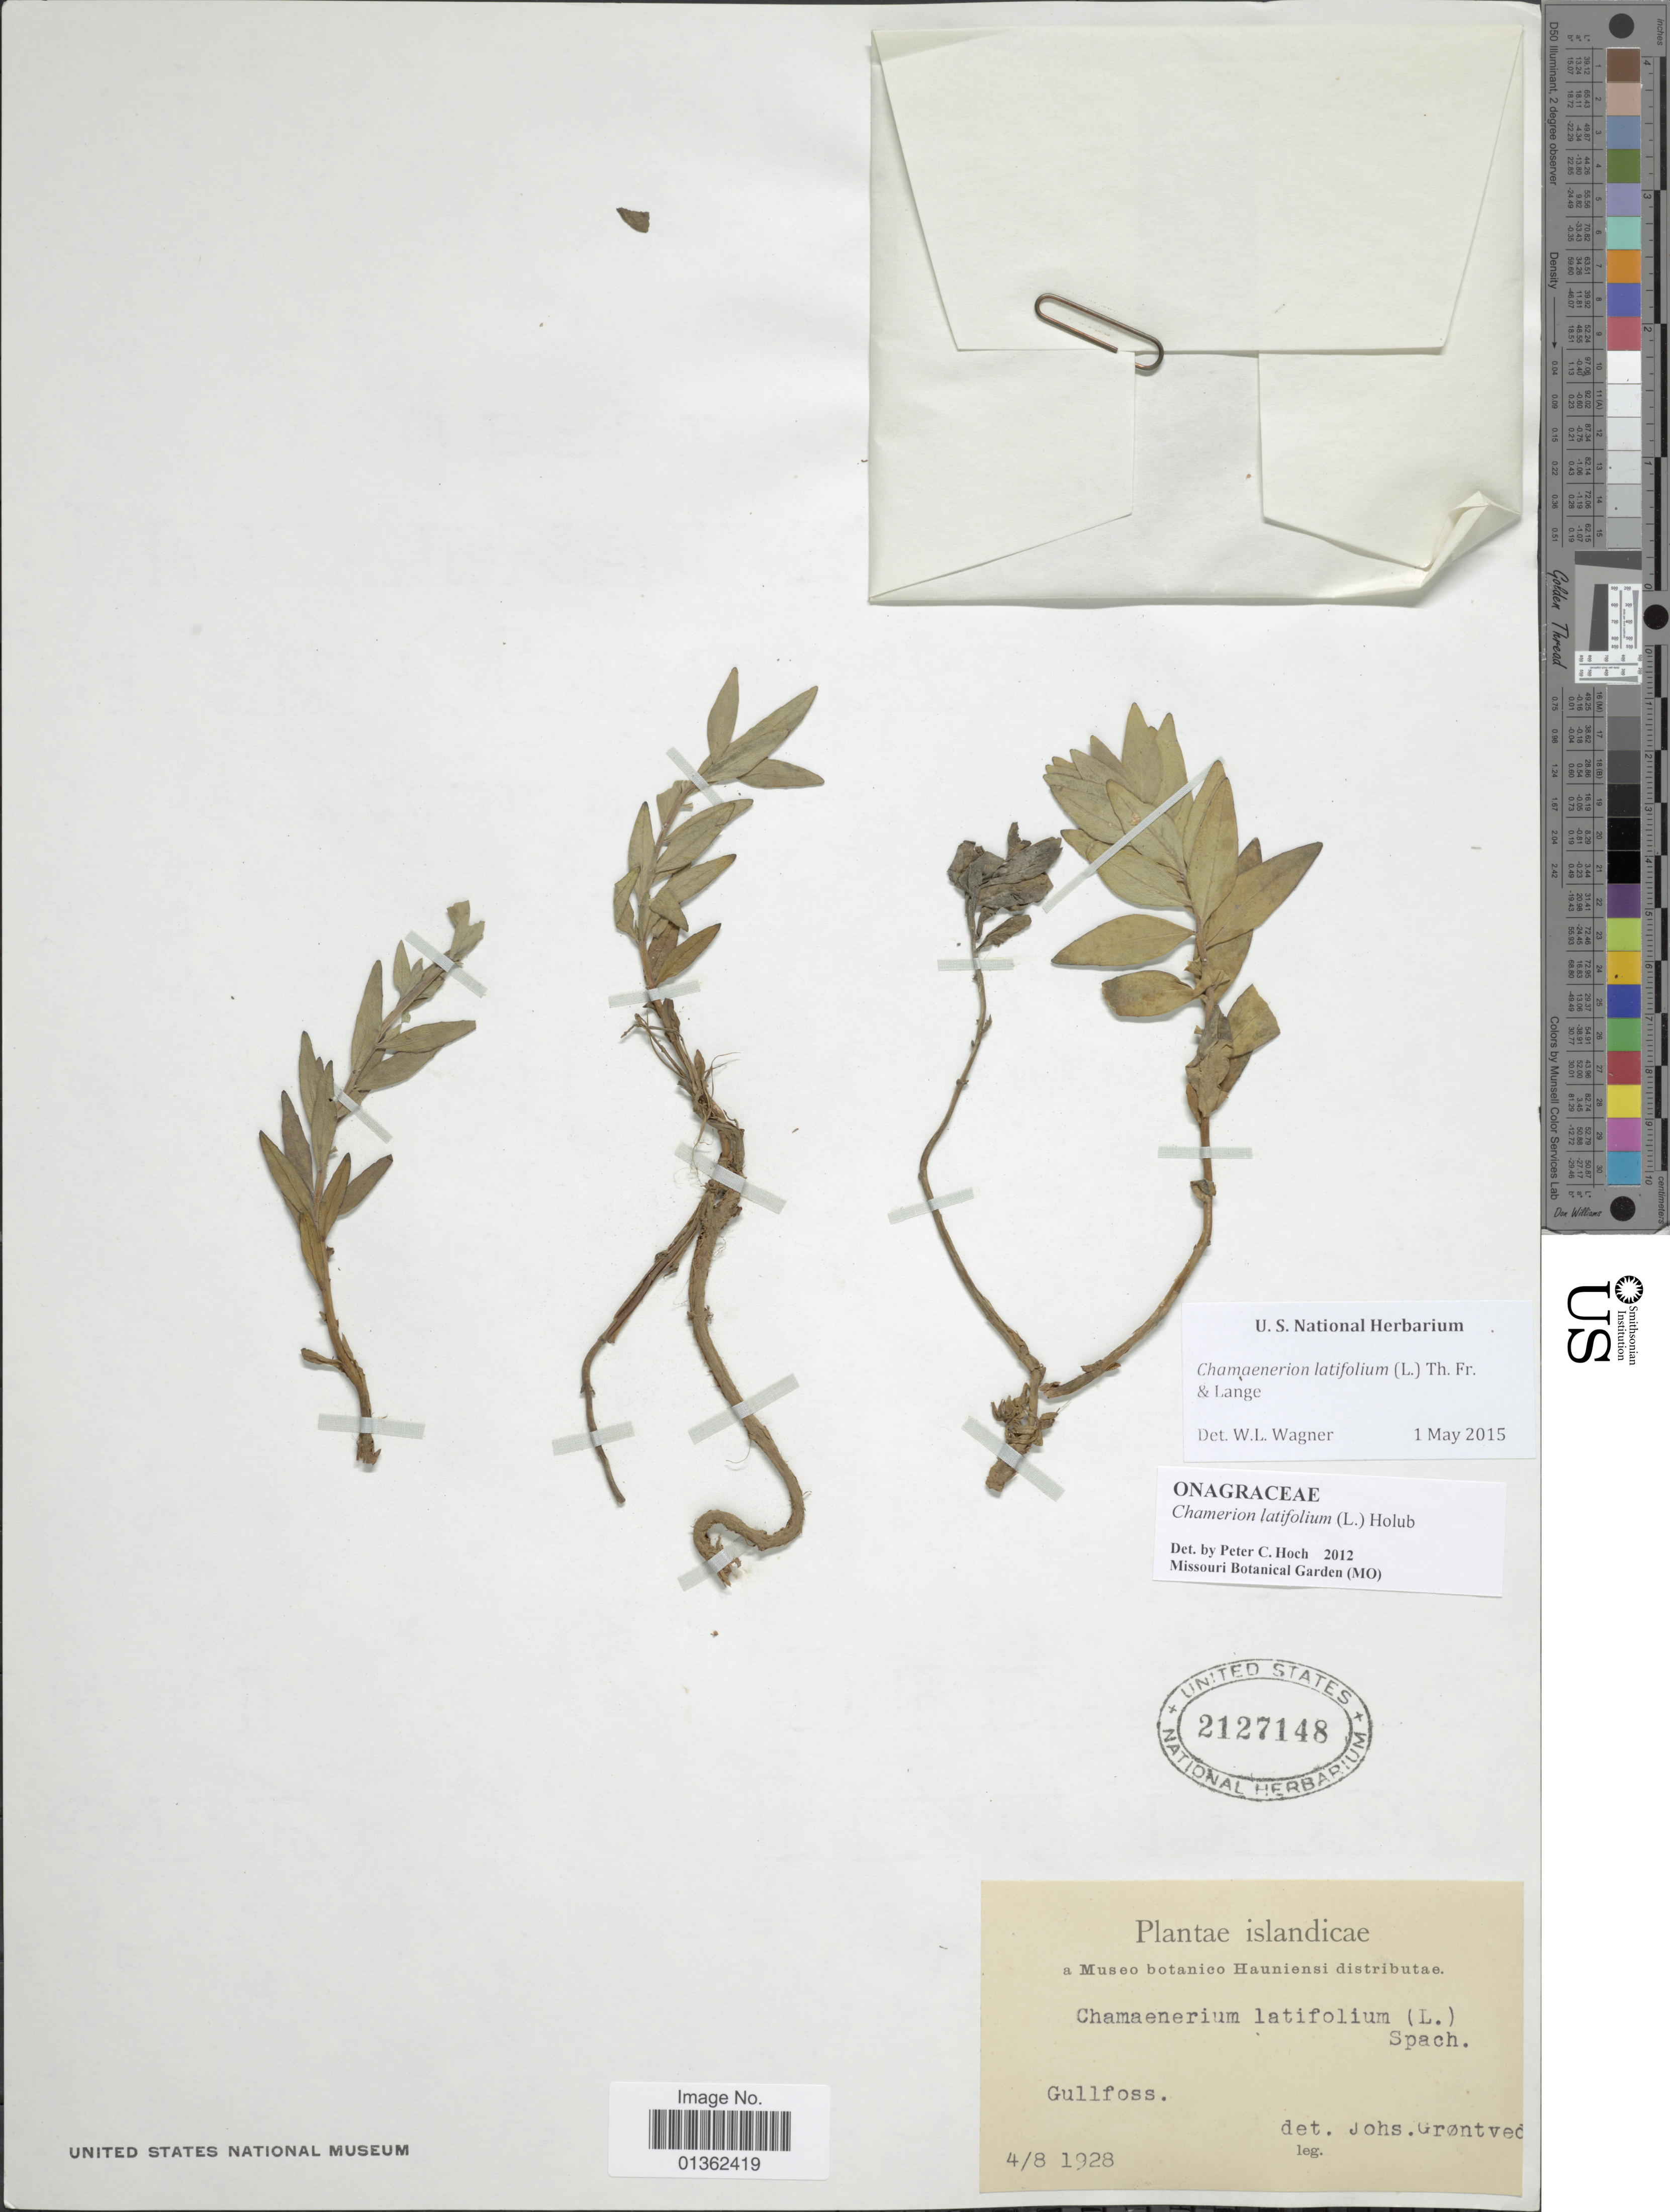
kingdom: Plantae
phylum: Tracheophyta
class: Magnoliopsida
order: Myrtales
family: Onagraceae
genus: Chamaenerion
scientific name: Chamaenerion latifolium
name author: (L.) Th. Fr. & Lange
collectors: J. Grøntved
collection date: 1928-08-04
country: Iceland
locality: Gullfoss.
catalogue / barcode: US 2127148